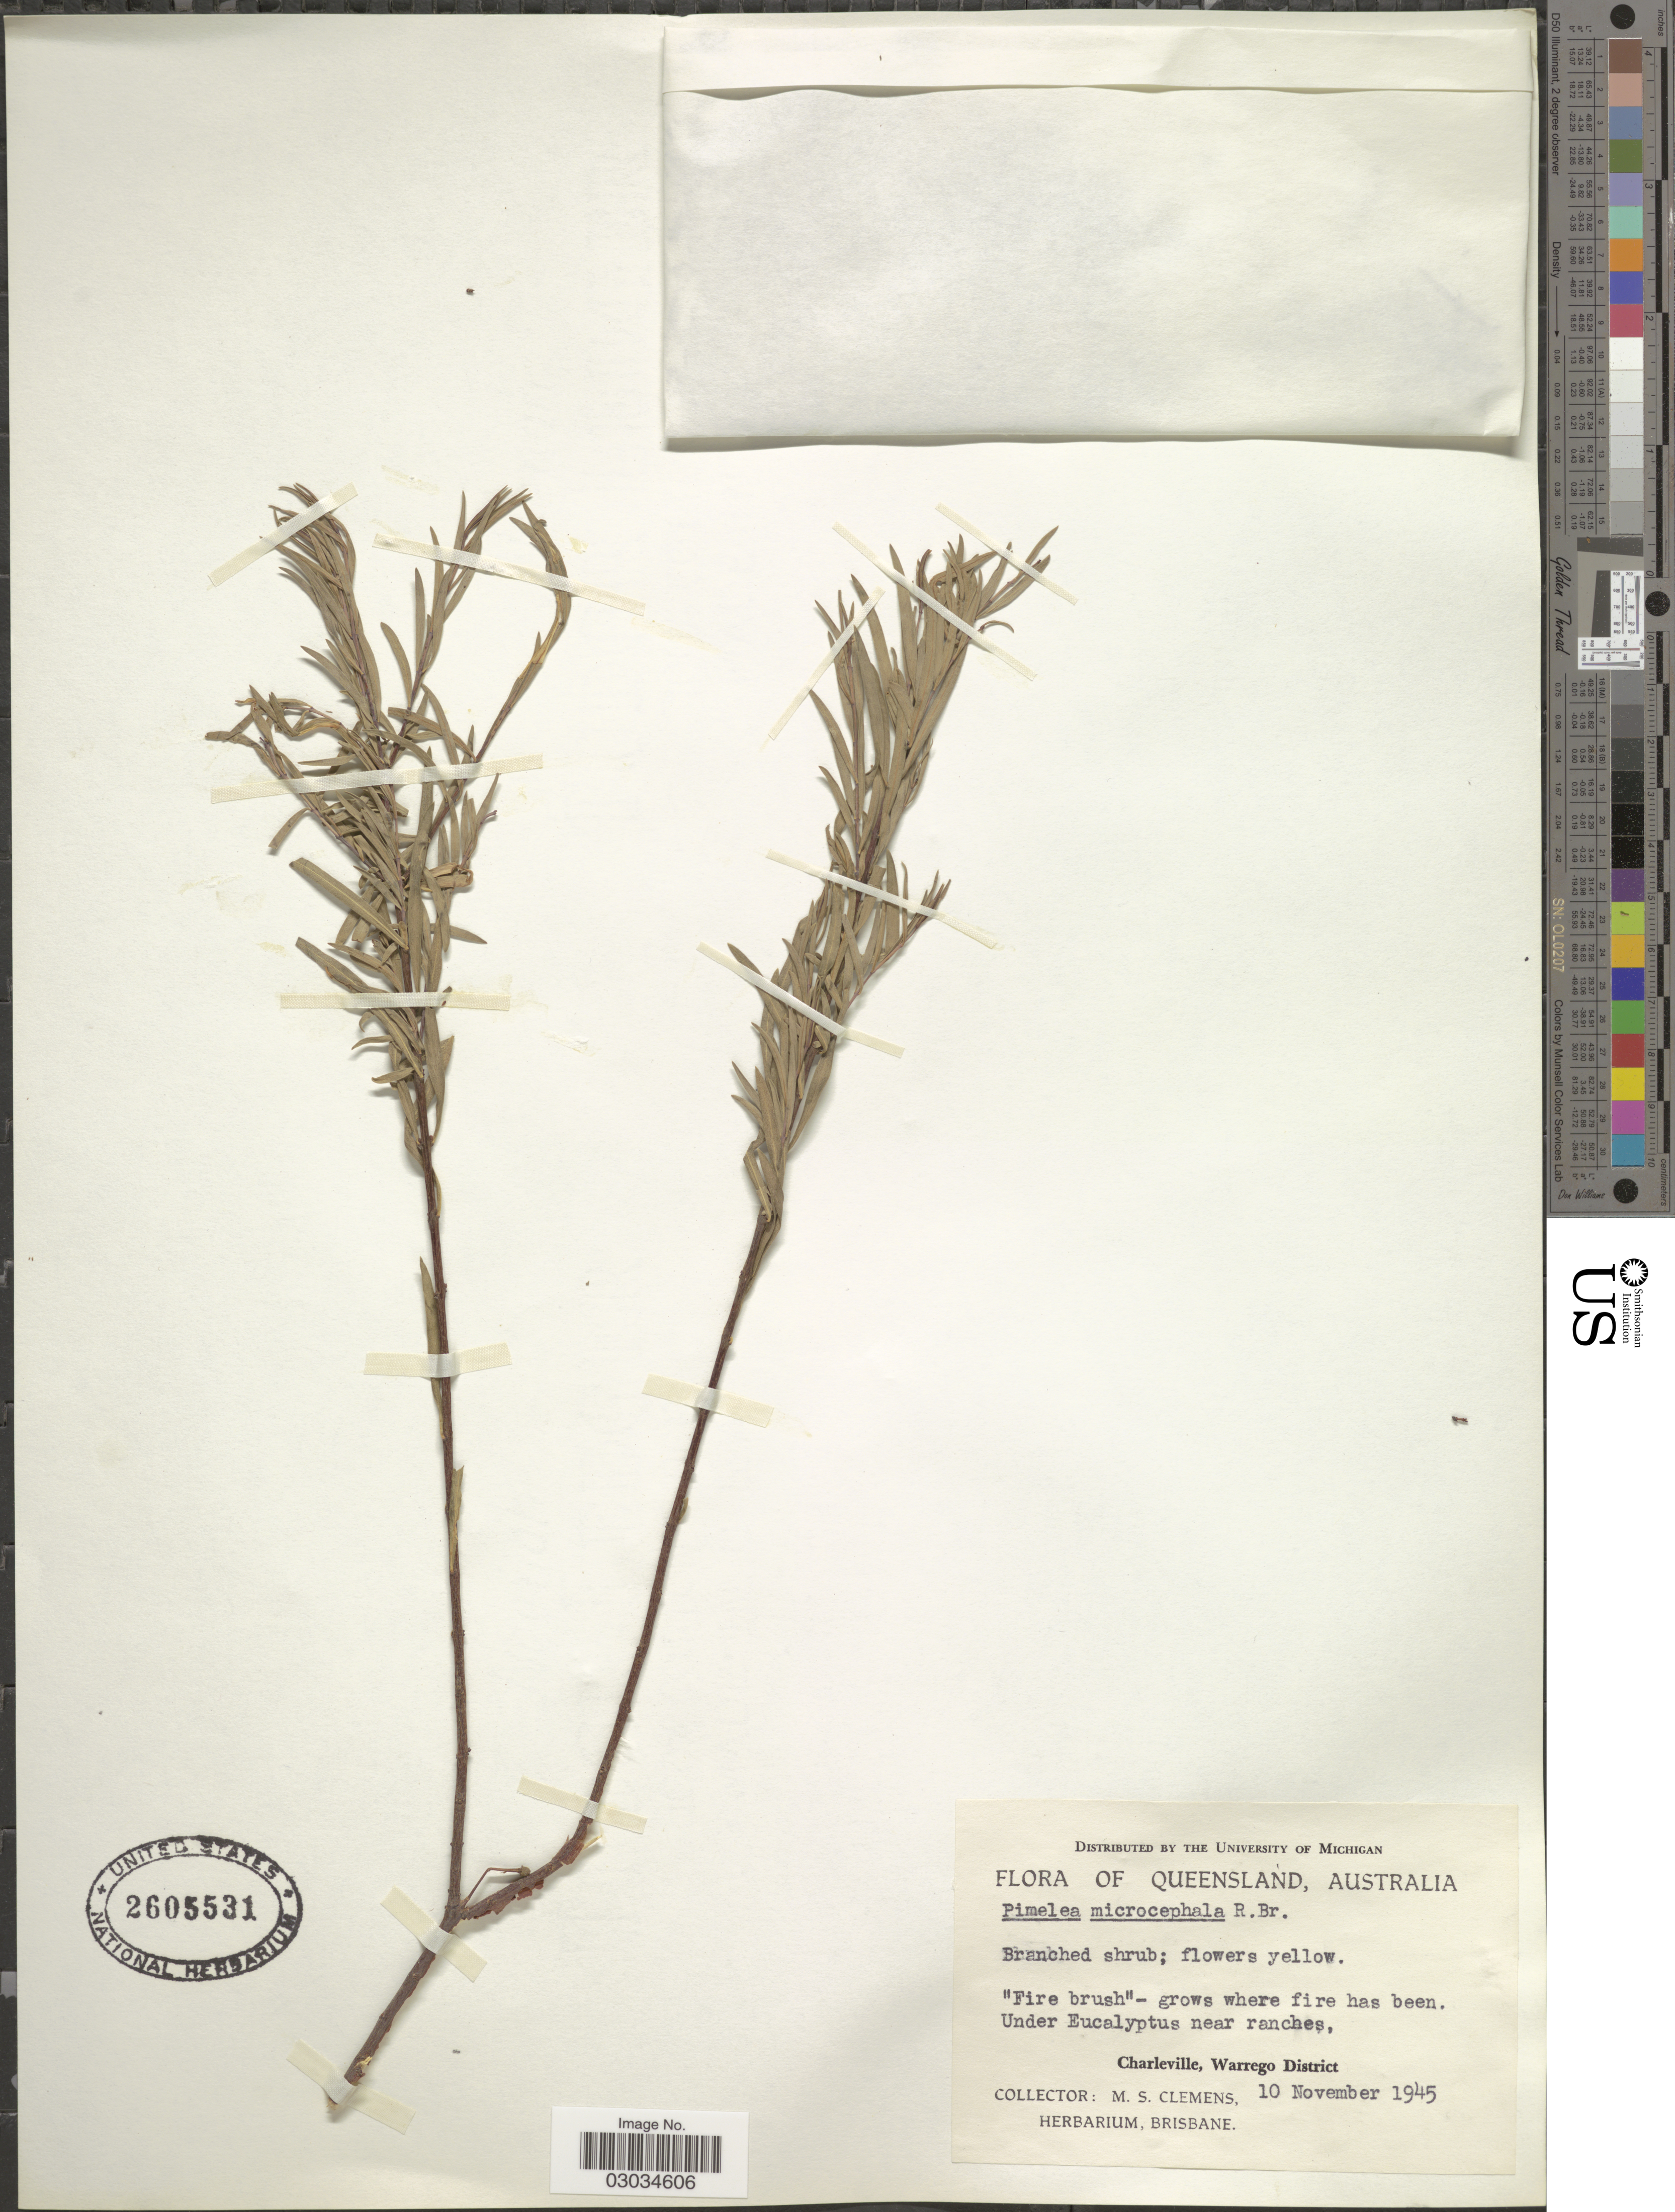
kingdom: Plantae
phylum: Tracheophyta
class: Magnoliopsida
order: Malvales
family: Thymelaeaceae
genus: Pimelea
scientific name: Pimelea microcephala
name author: R. Br.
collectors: M. S. Clemens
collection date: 1945-11-10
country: Australia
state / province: Queensland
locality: Charleville, Warrego District.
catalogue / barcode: US 2605531